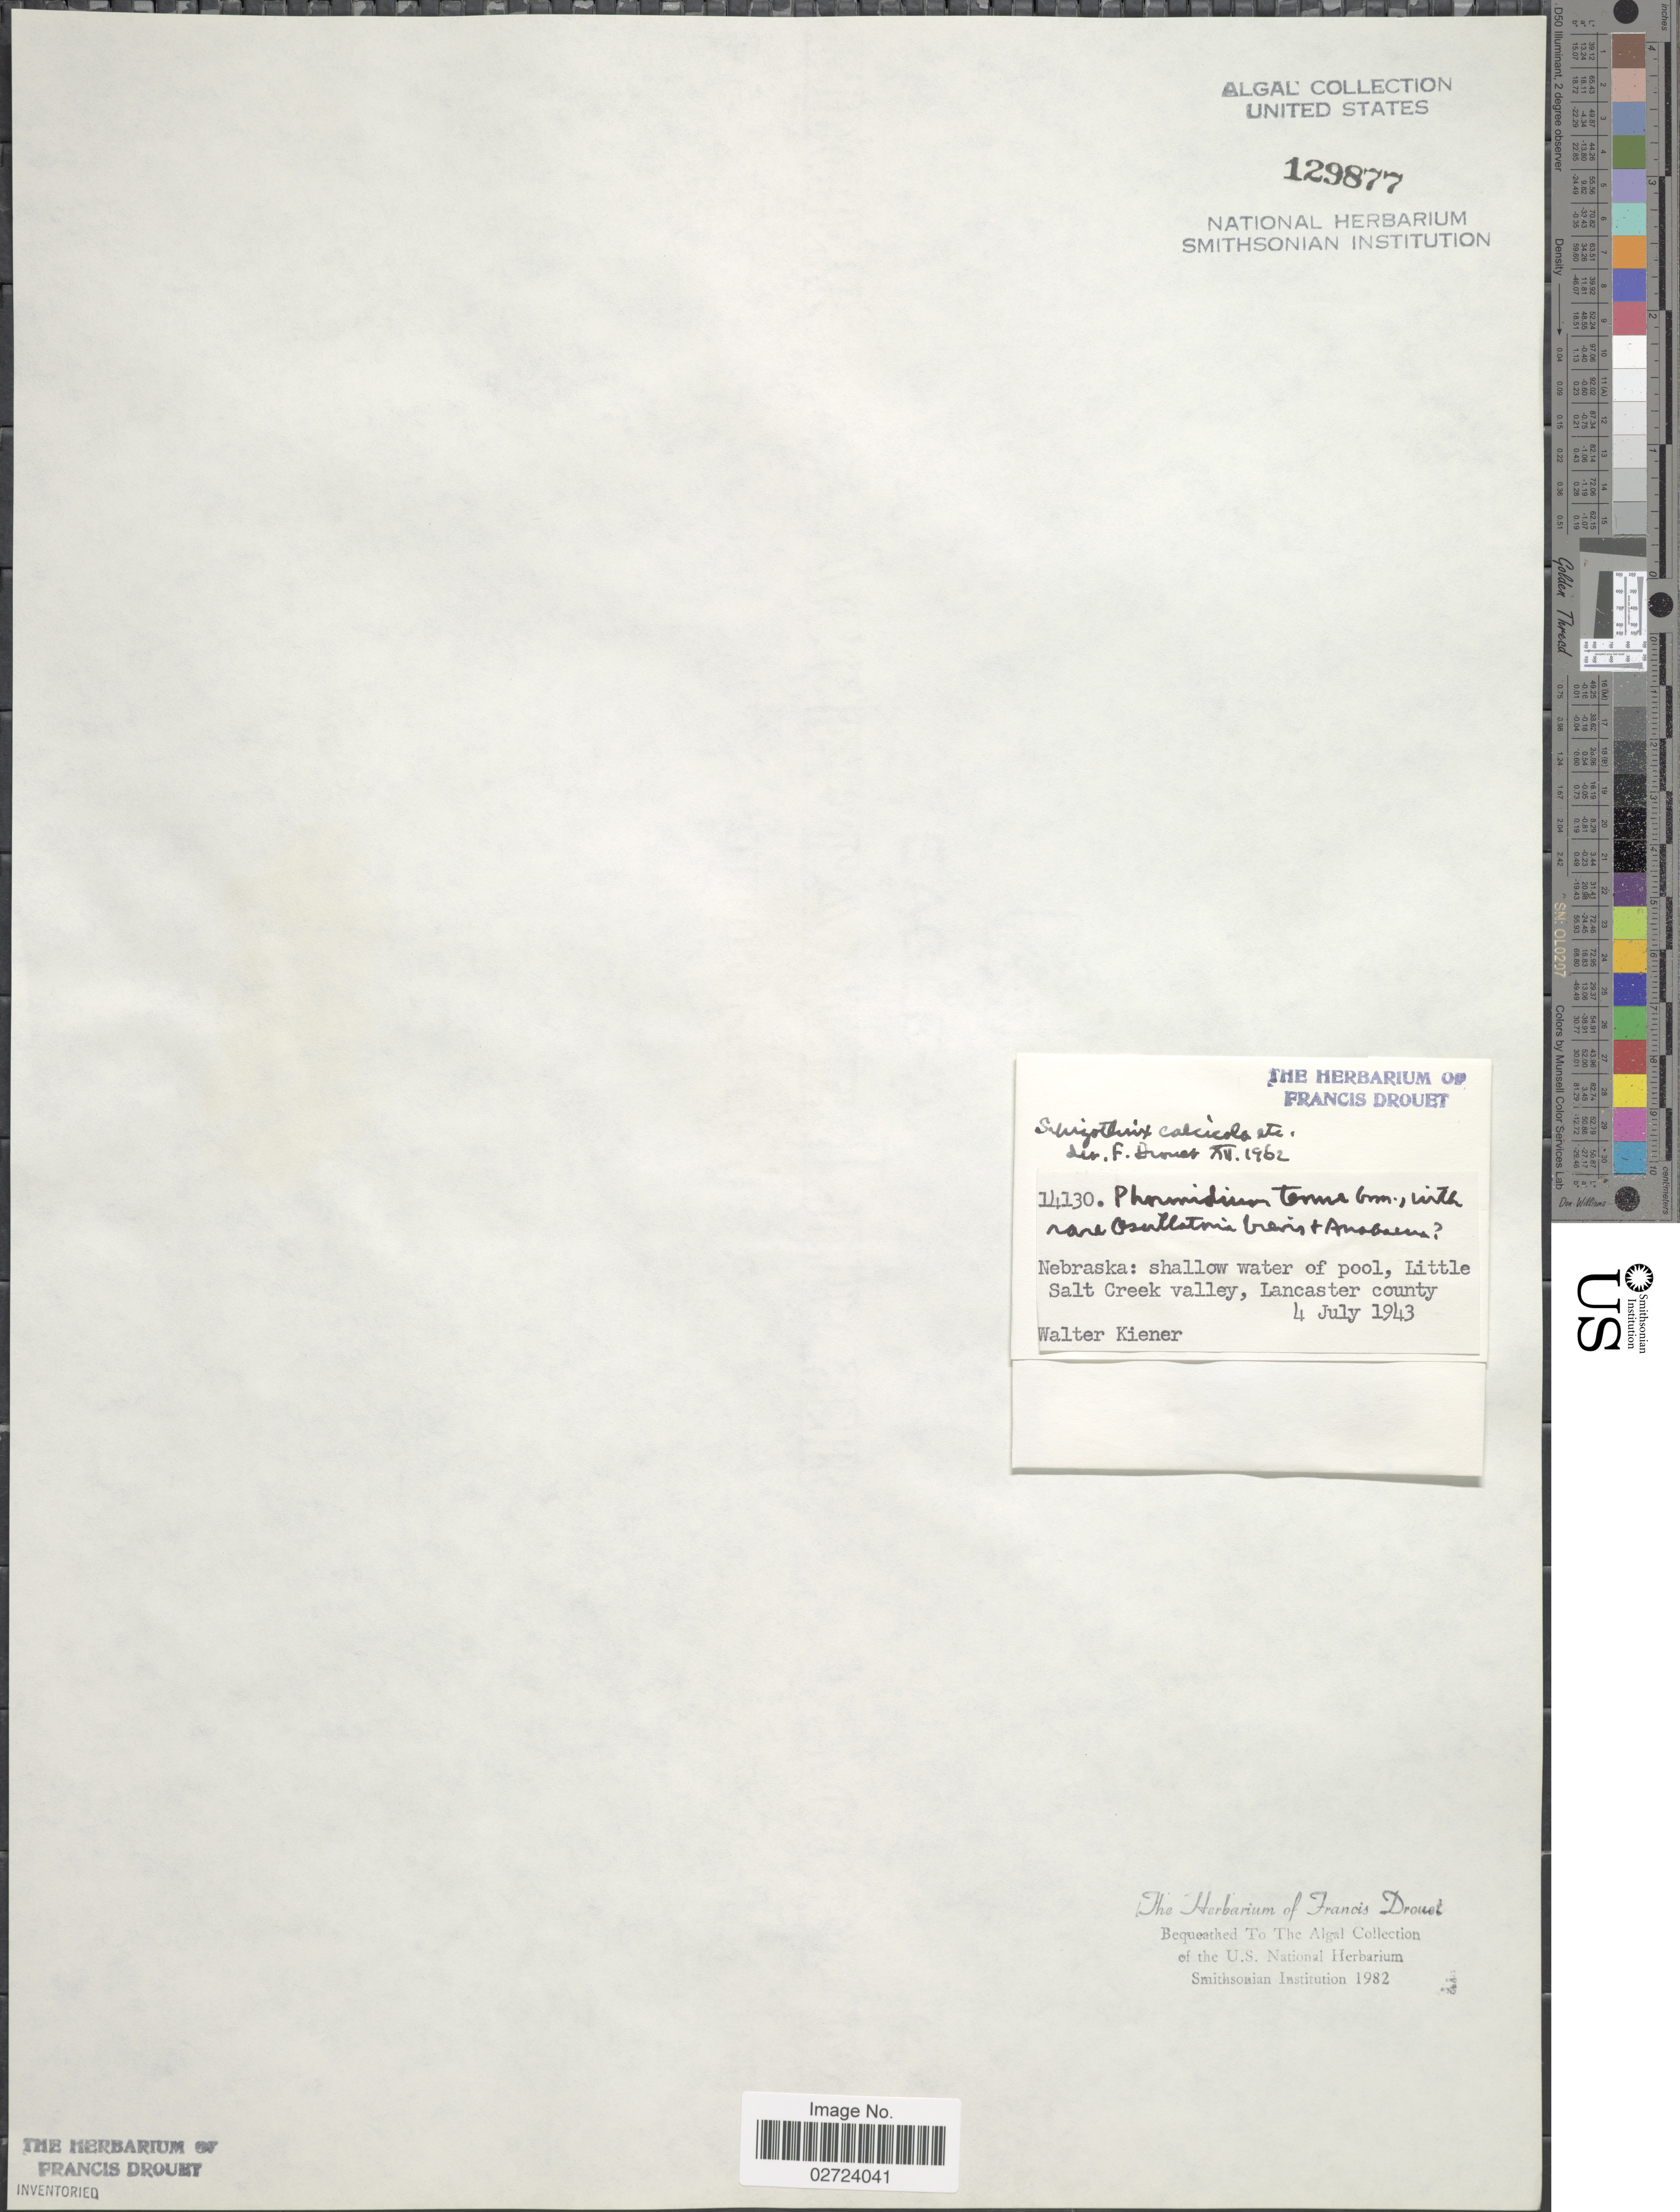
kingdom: Bacteria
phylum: Cyanobacteria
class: Cyanobacteriia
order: Leptolyngbyales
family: Trichocoleusaceae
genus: Schizothrix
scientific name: Schizothrix calcicola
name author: Gomont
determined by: Drouet, F. E.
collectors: W. B. Kiener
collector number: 14130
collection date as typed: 04 Jul 1943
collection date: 1943-07-04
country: United States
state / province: Nebraska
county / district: Lancaster County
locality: Little Salt Creek Valley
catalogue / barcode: US 129877